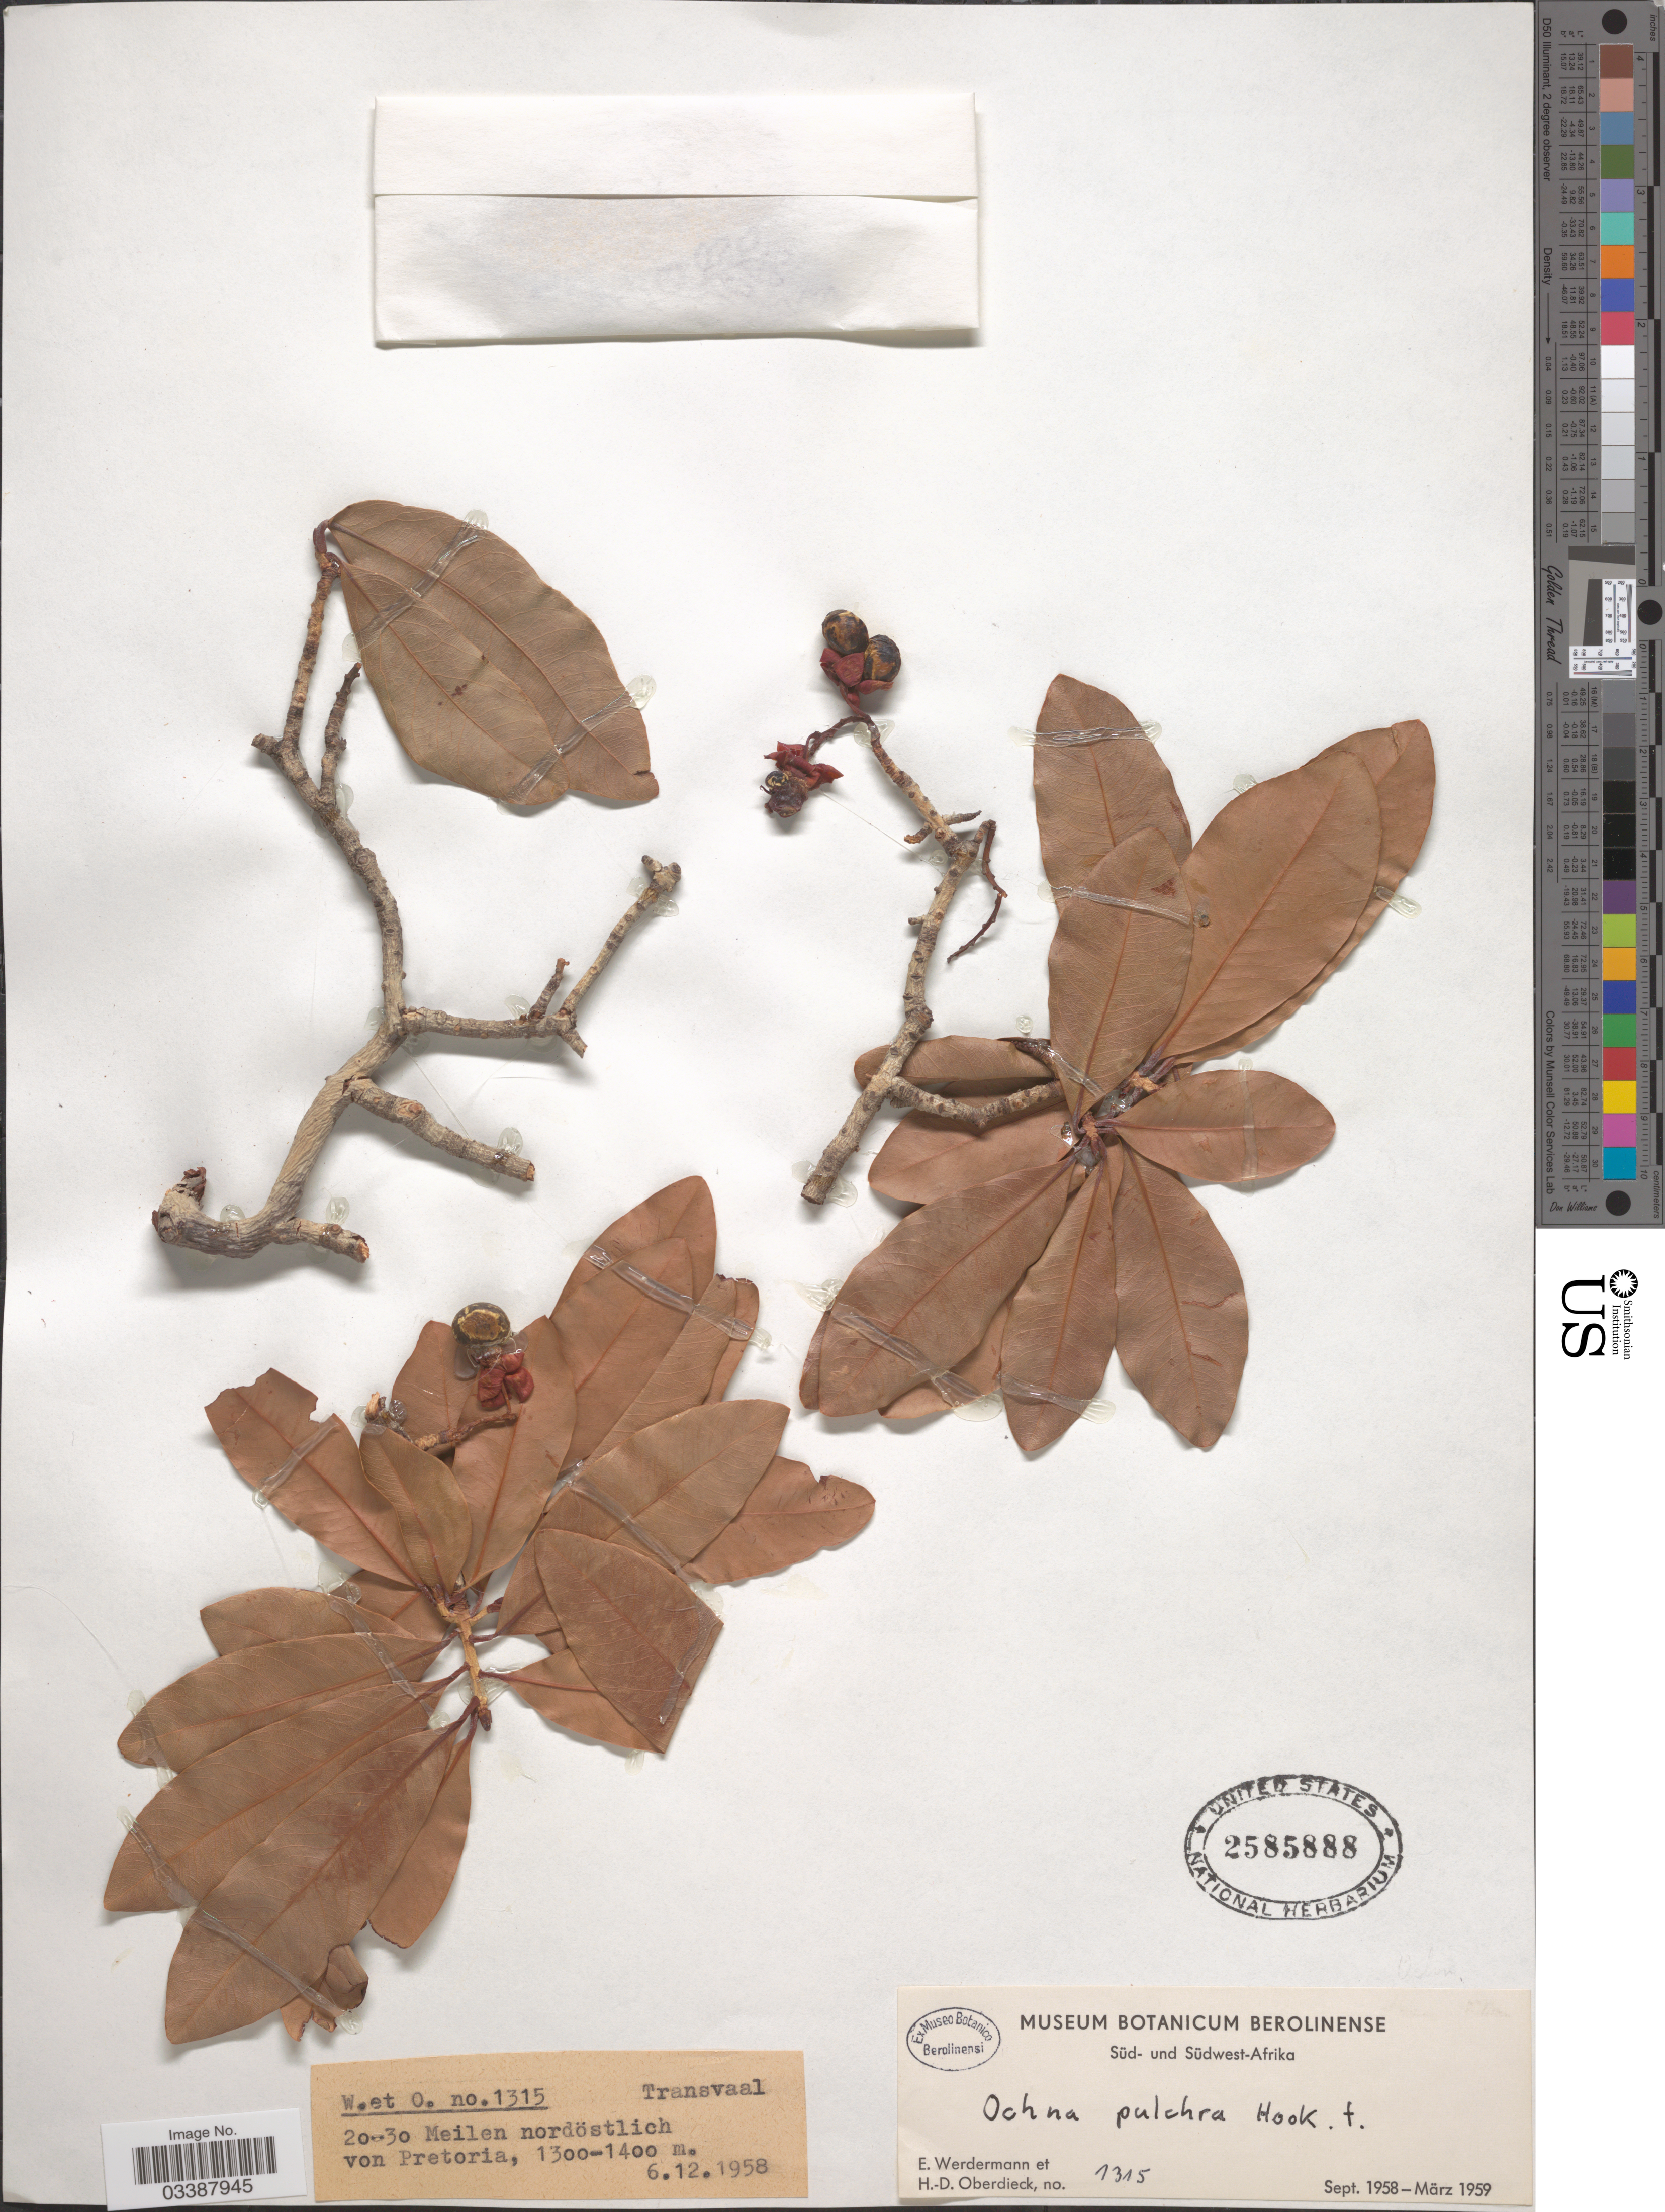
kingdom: Plantae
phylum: Tracheophyta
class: Magnoliopsida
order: Malpighiales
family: Ochnaceae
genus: Ochna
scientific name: Ochna pulchra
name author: Hook.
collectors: E. Werdermann & H. Oberdieck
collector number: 1315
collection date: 1958-12-06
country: South Africa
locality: Süd-Afrika. Transvaal. 2-30 Meilen nordöstlich von Pretoria.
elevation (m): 1300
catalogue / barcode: US 2585888